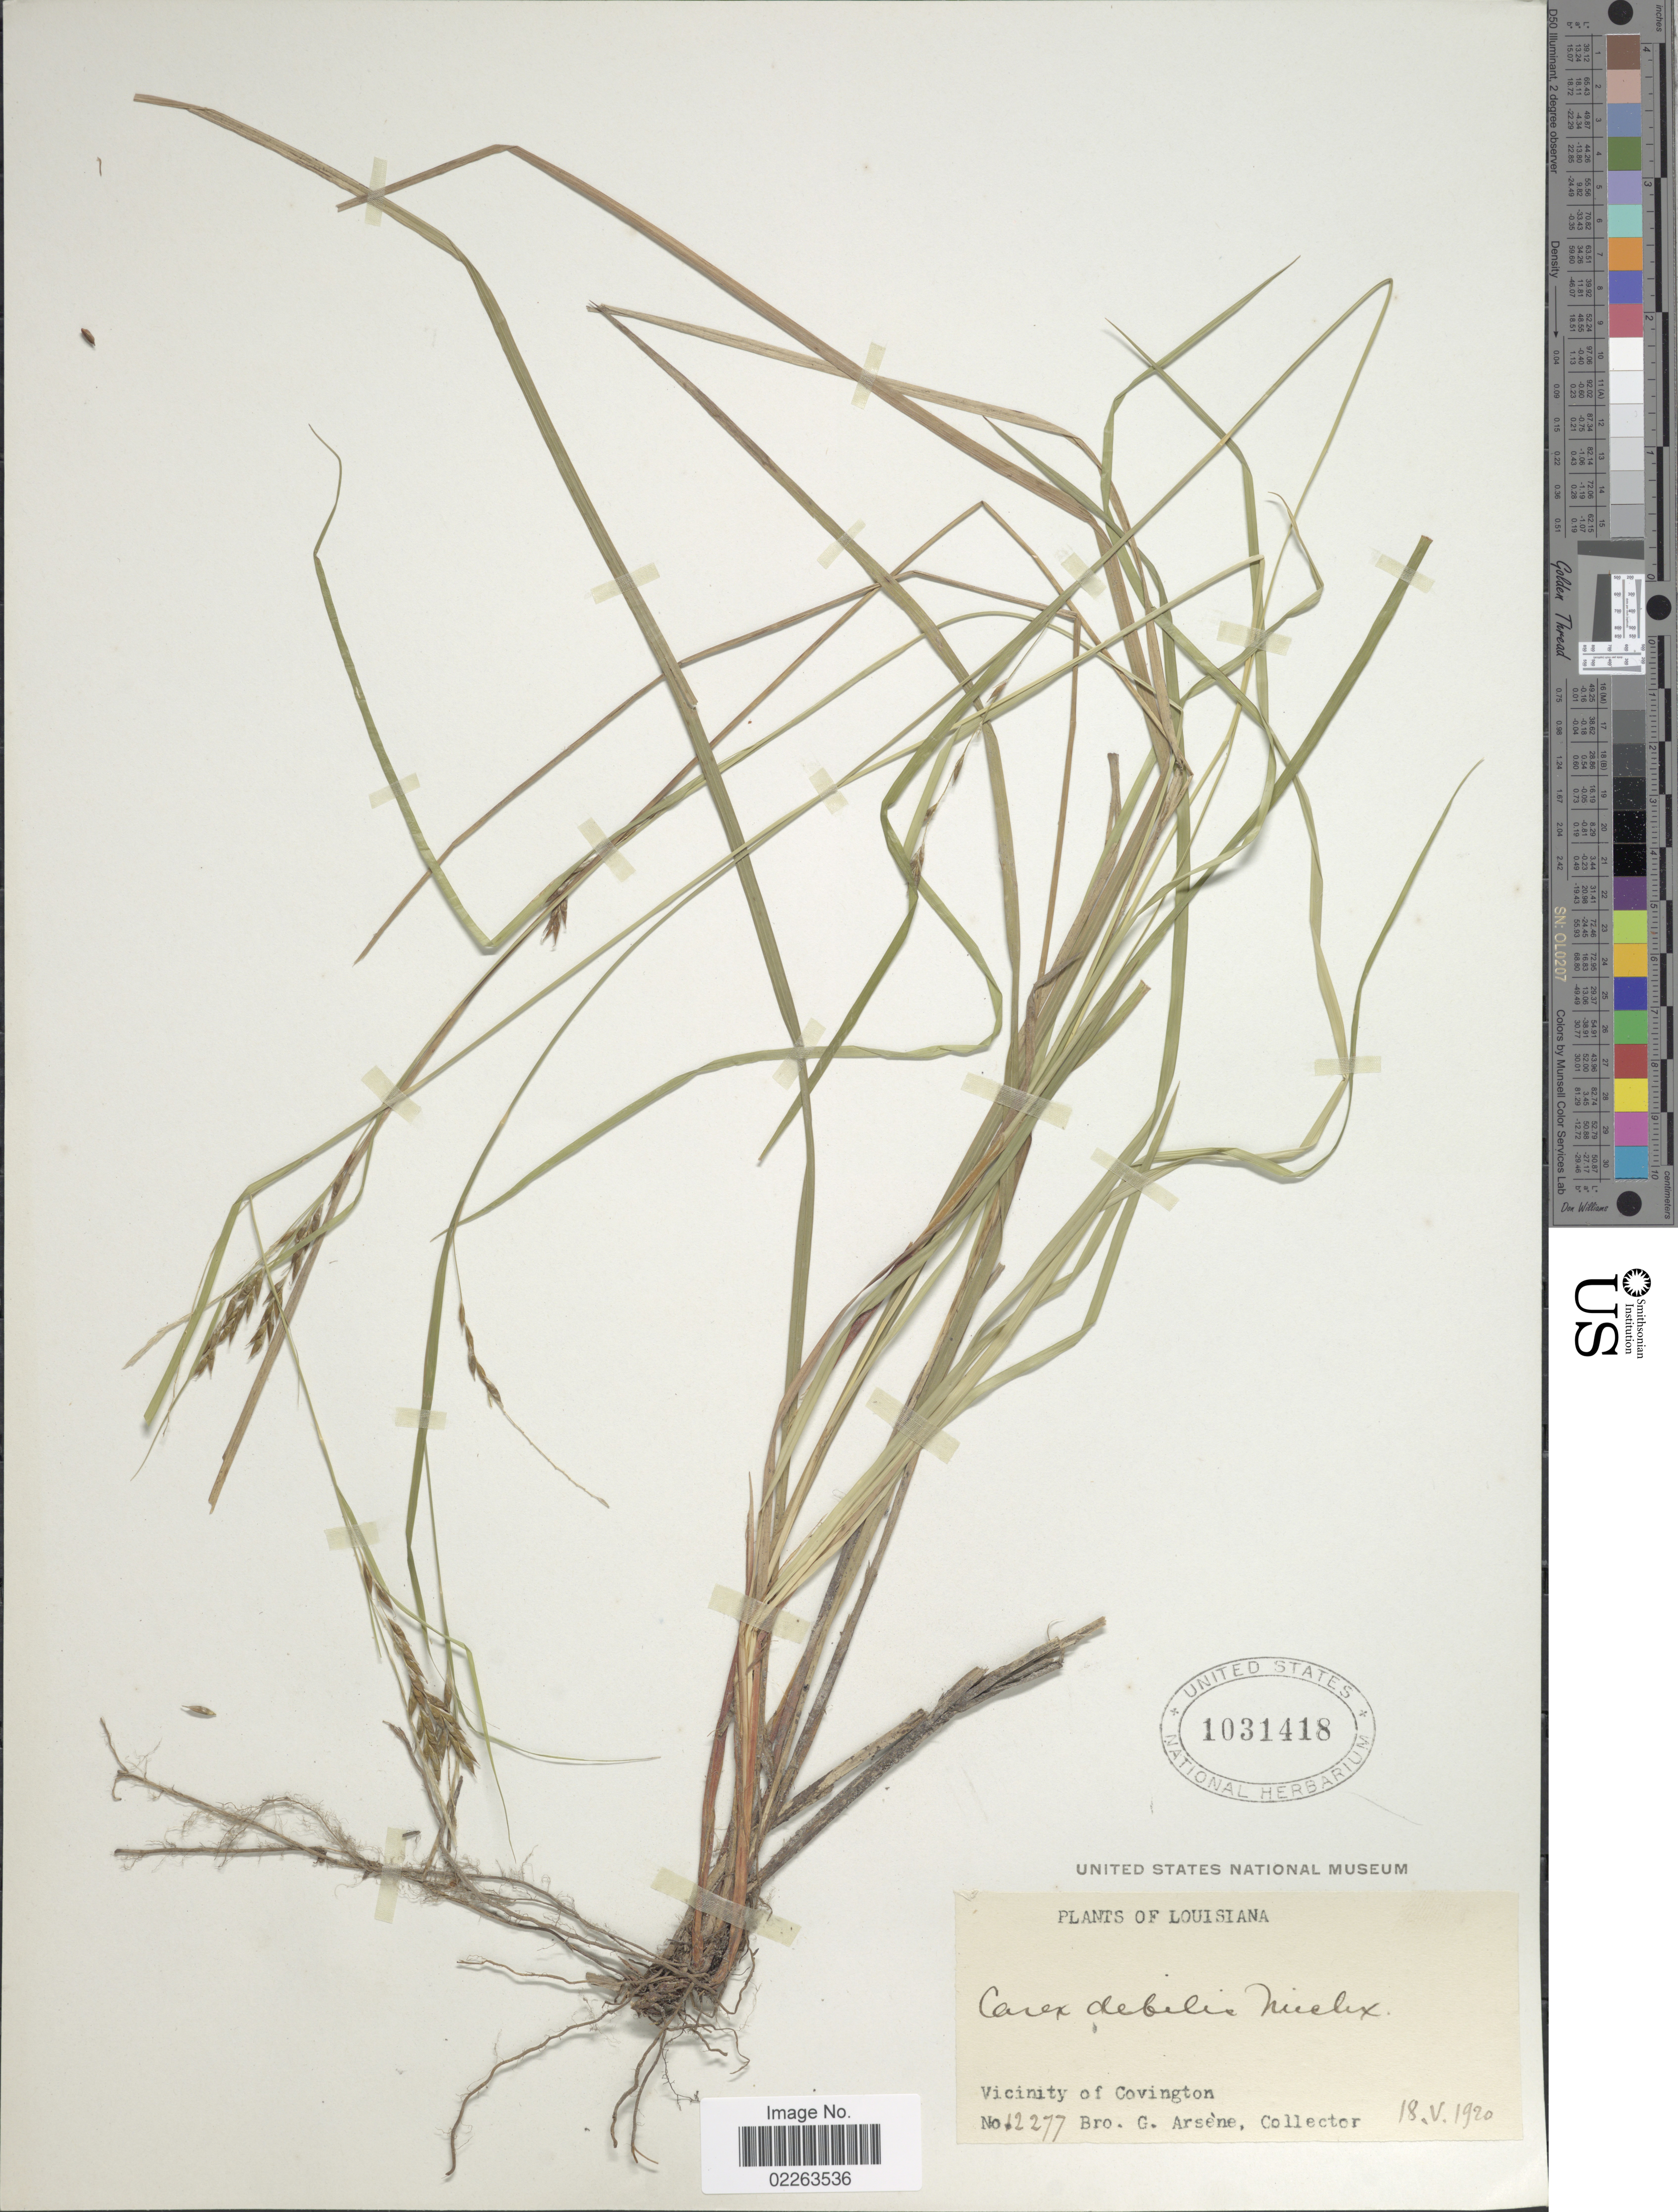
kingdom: Plantae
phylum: Tracheophyta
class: Liliopsida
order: Poales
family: Cyperaceae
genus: Carex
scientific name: Carex debilis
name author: Michx.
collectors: Bro. G. Arsène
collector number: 12277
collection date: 1920-05-18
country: United States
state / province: Louisiana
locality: Vicinity of Covington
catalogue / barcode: US 1031418